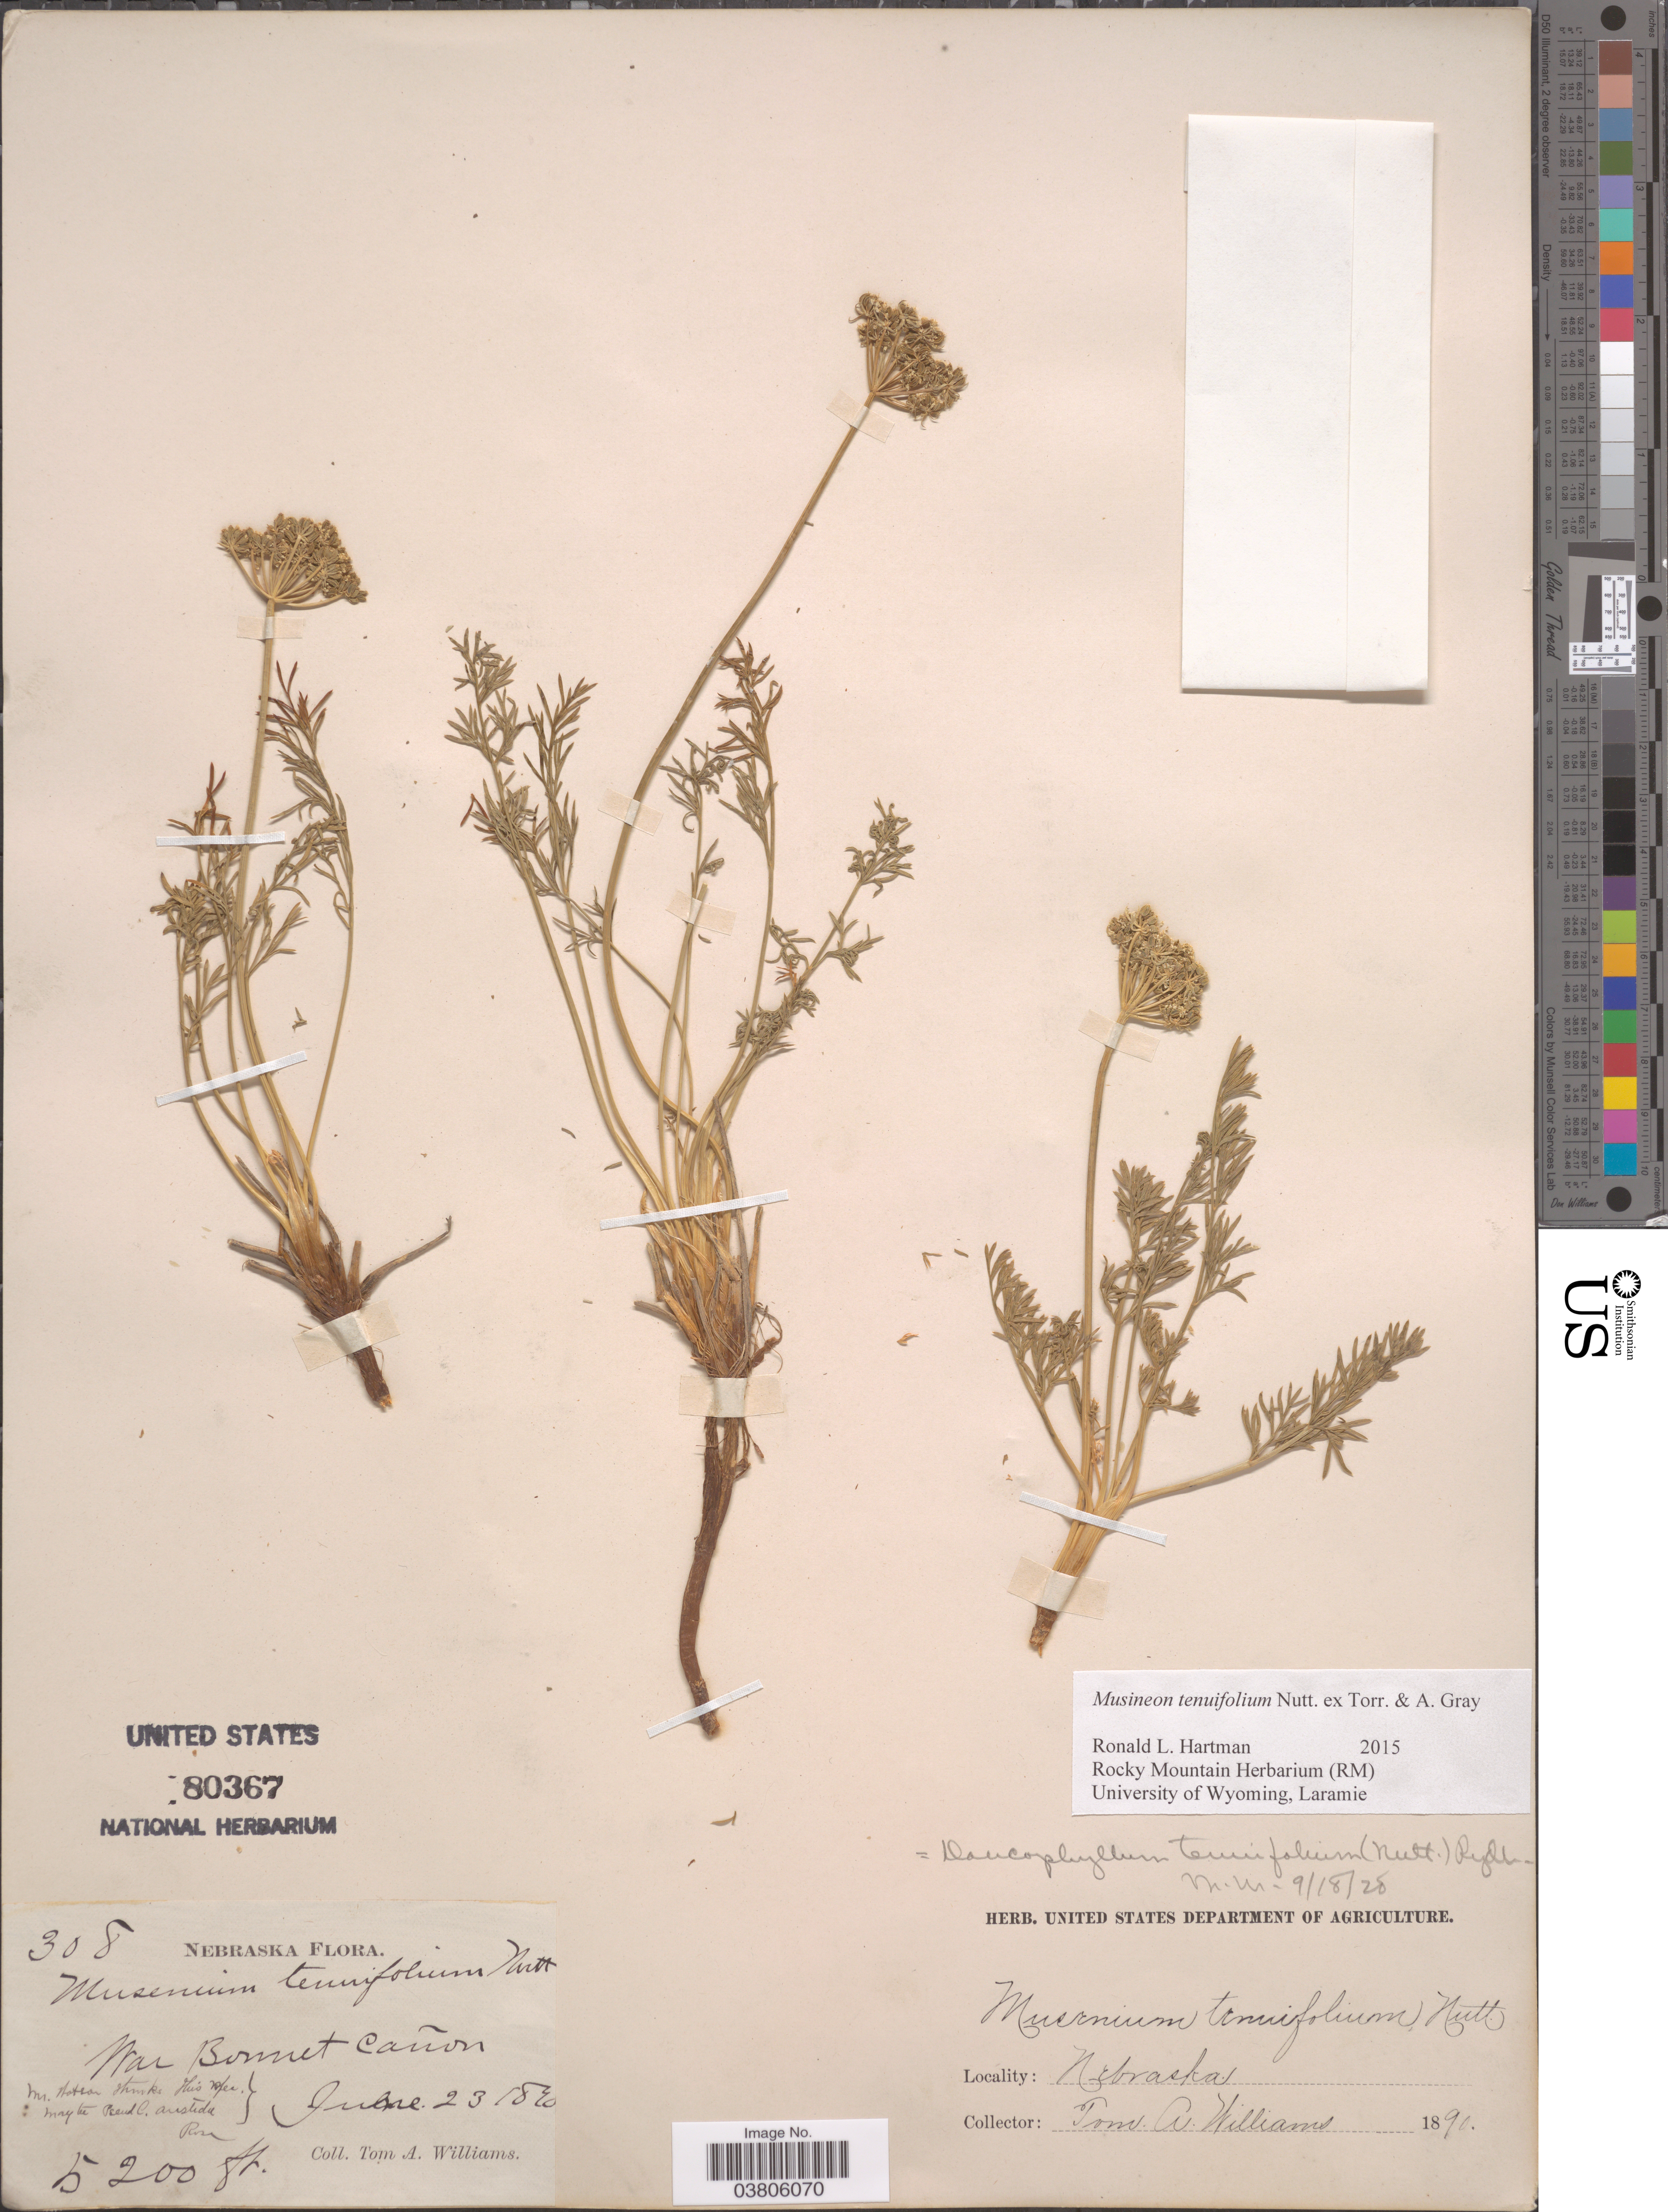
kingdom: Plantae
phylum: Tracheophyta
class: Magnoliopsida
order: Apiales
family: Apiaceae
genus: Musineon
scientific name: Musineon tenuifolium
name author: Nutt.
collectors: T. Williams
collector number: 308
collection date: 1890-06-23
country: United States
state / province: Nebraska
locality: War Bonnet Cañon.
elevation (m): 1585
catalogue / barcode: US 80367